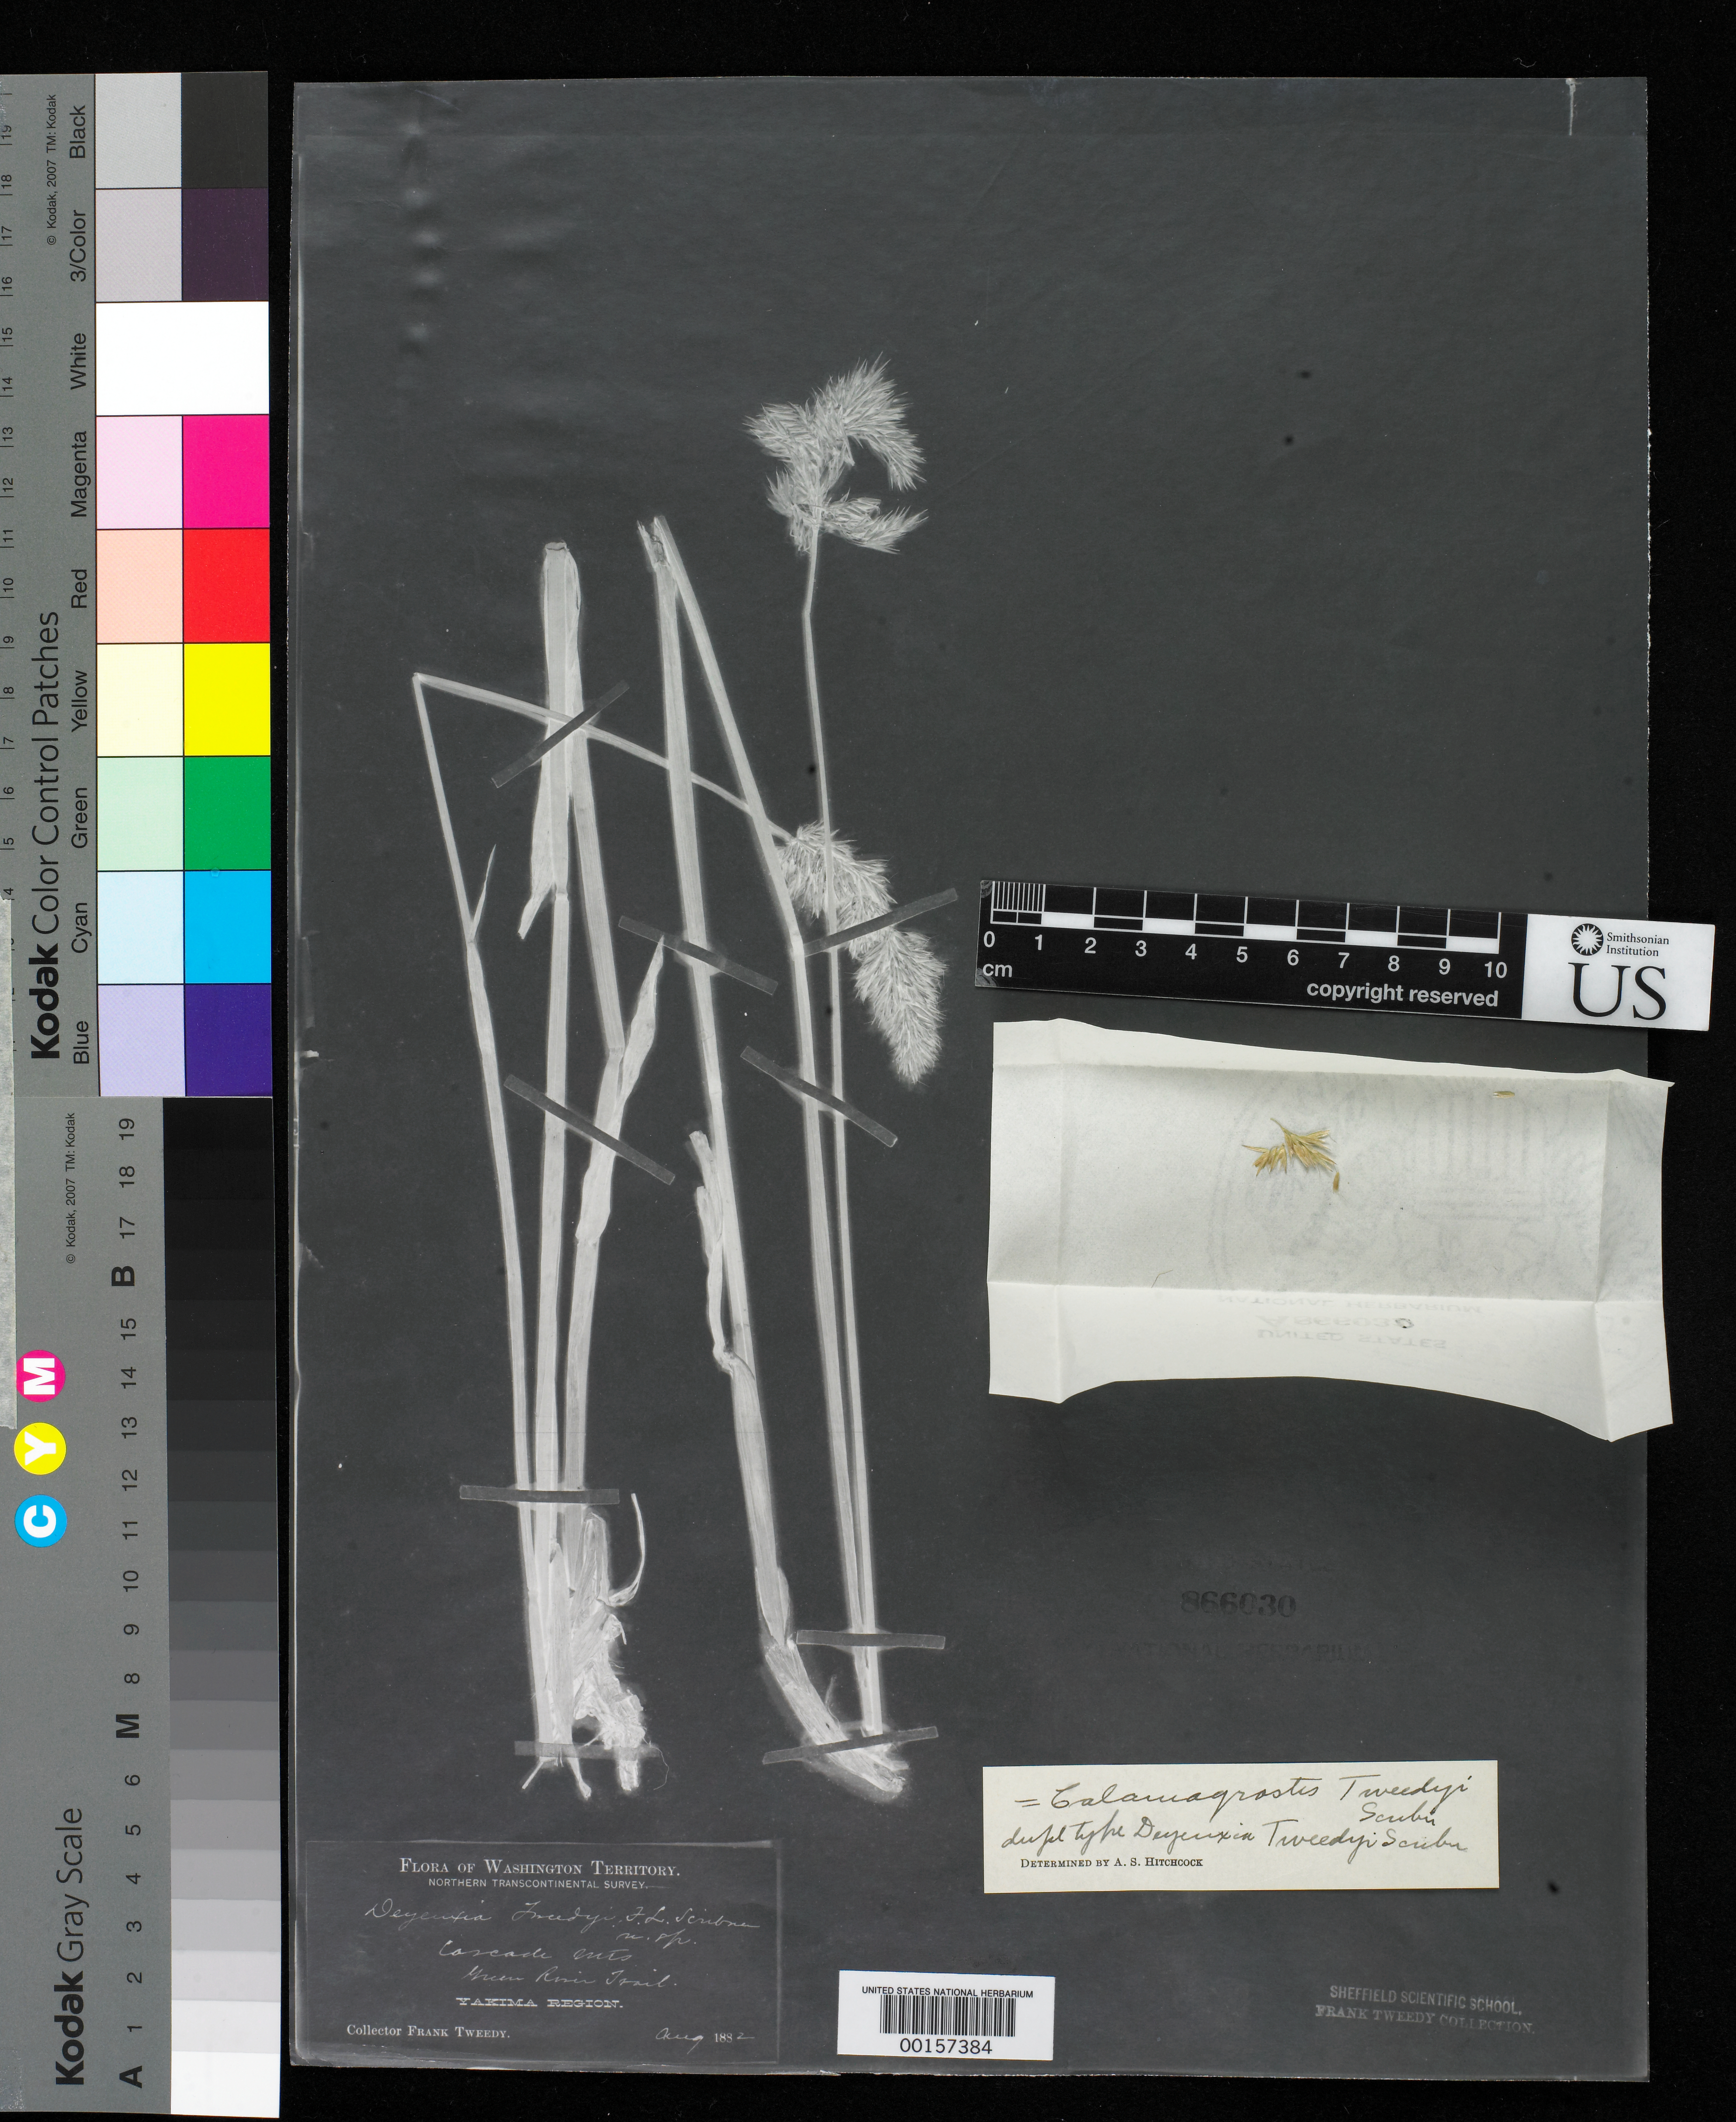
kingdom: Plantae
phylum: Tracheophyta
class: Liliopsida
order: Poales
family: Poaceae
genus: Deyeuxia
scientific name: Deyeuxia tweedyi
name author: Scribn.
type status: Type Fragment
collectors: F. Tweedy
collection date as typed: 1882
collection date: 1882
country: United States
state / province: Washington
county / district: Yakima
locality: Cascade Mtns., Green River trail.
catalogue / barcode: US 866030A